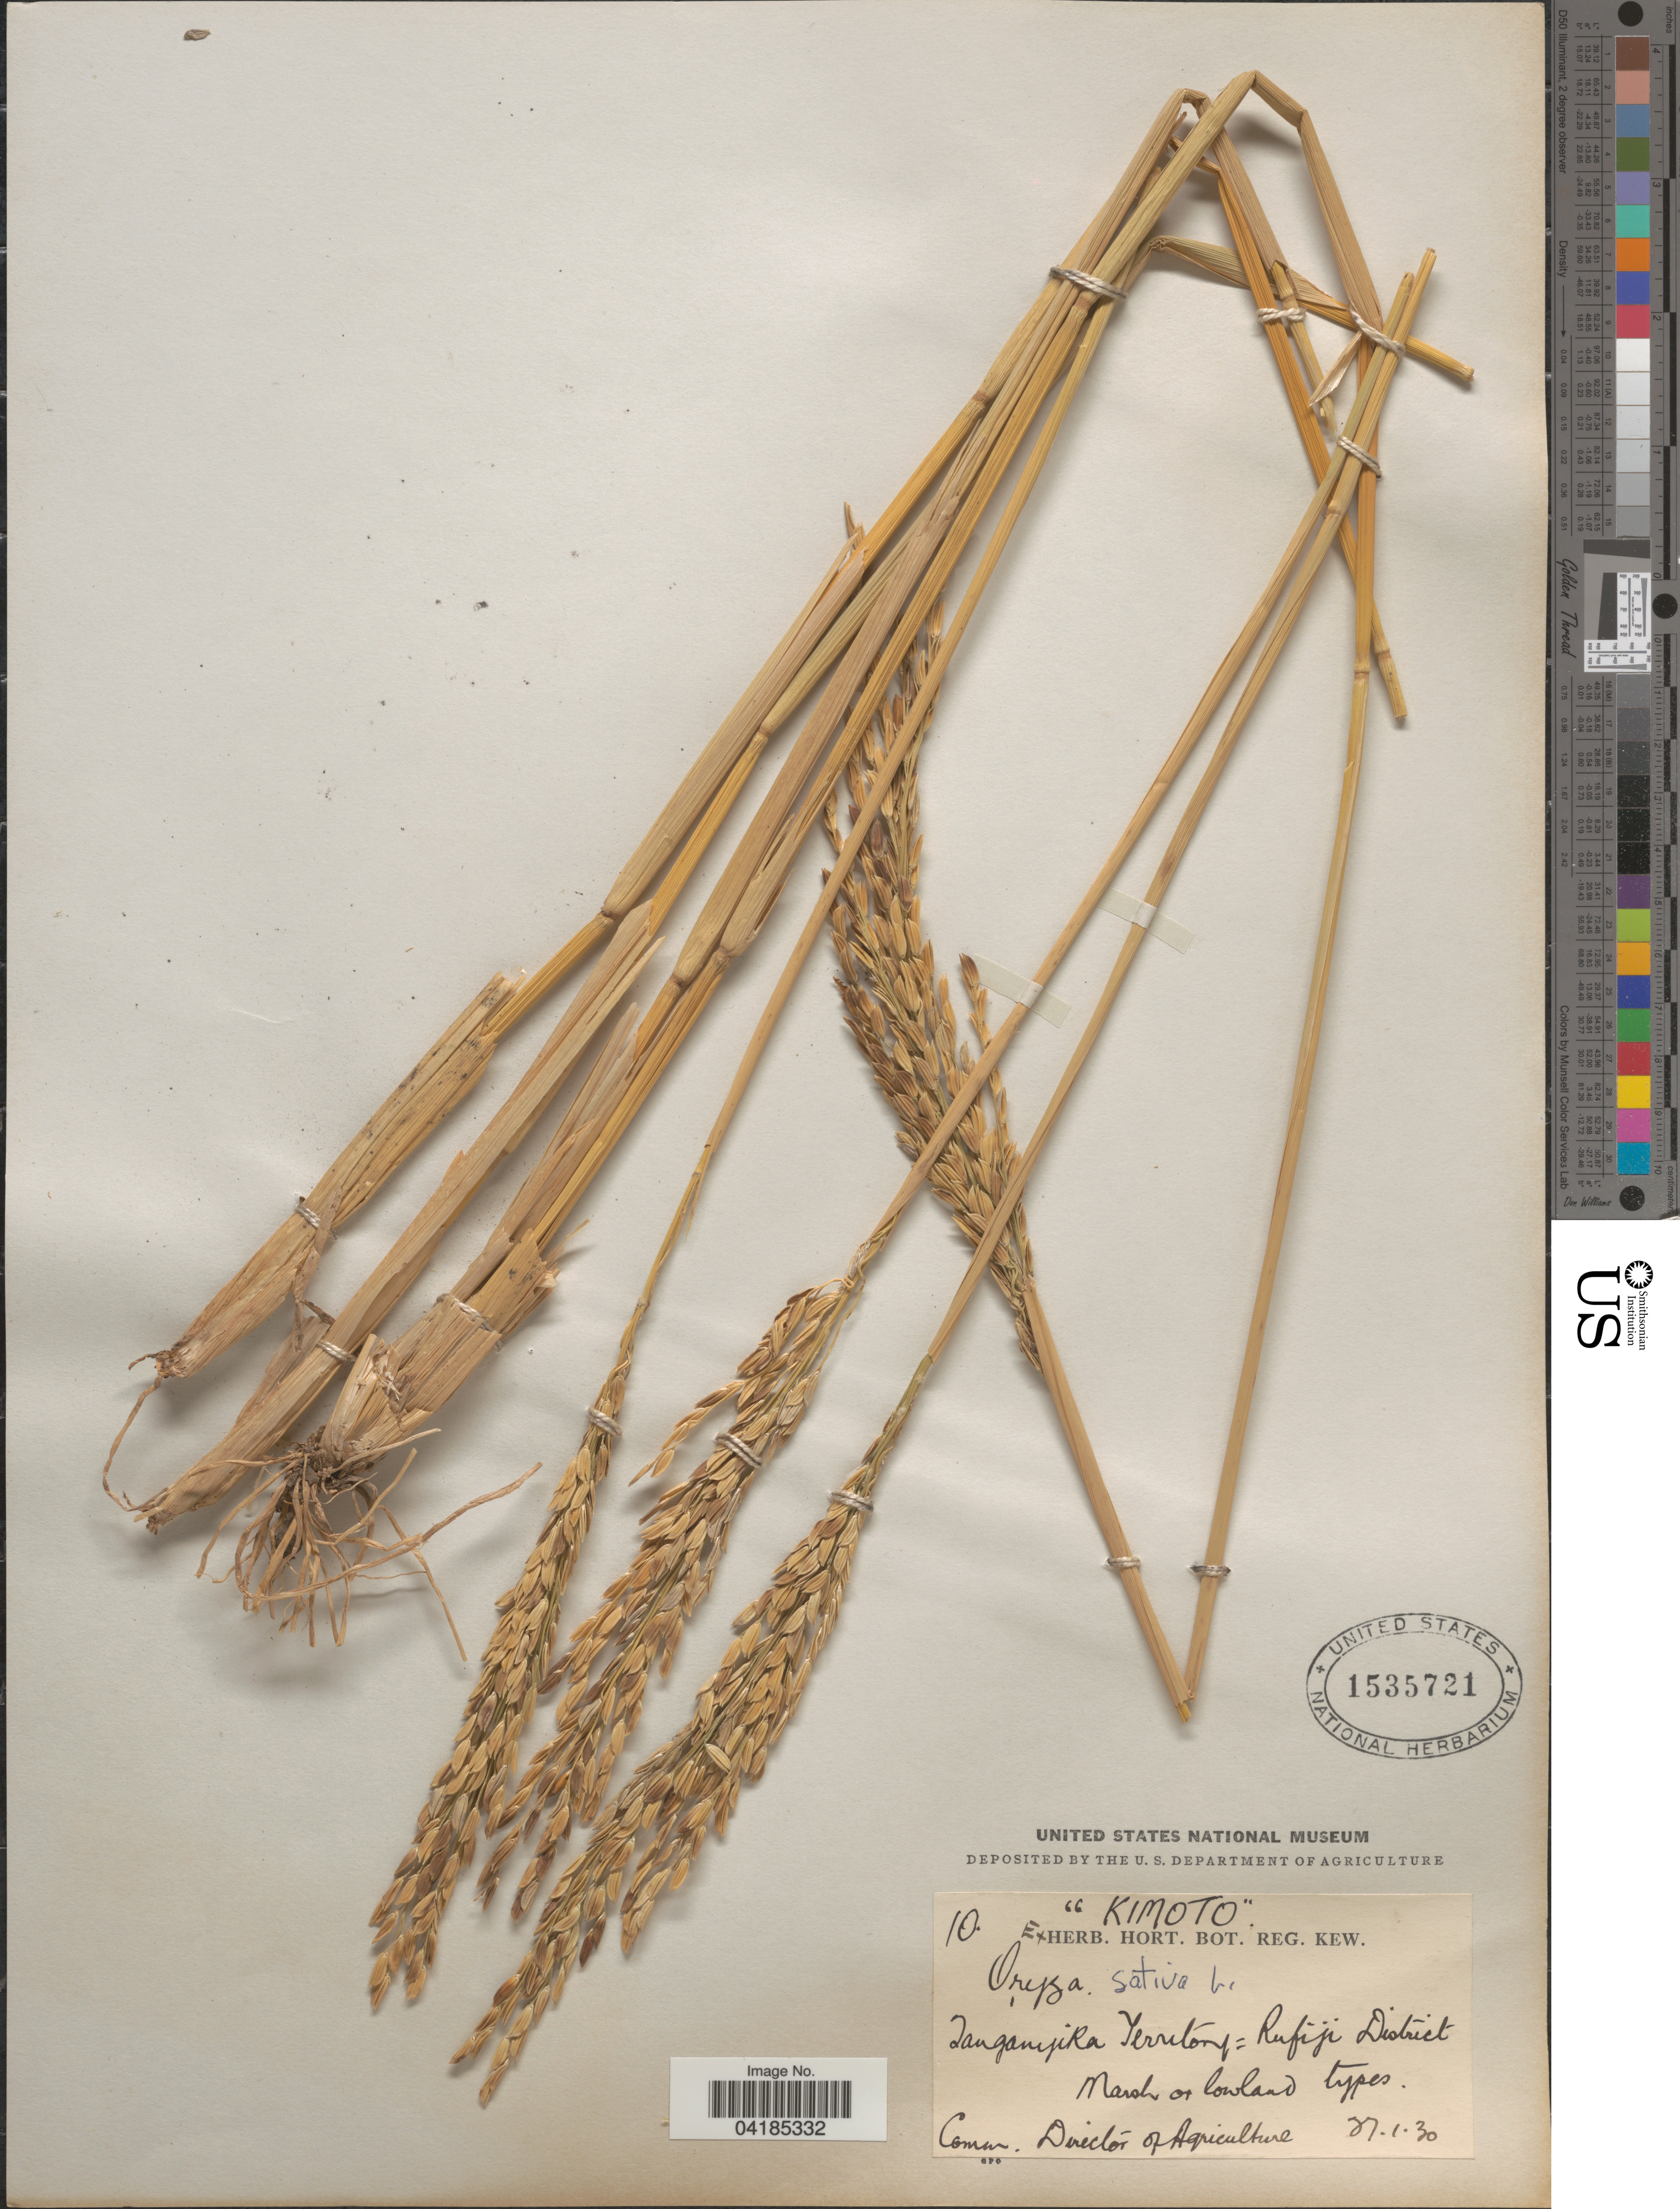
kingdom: Plantae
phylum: Tracheophyta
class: Liliopsida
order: Poales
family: Poaceae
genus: Oryza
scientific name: Oryza sativa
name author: L.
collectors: ex herb. Hort. Reg. Kew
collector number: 10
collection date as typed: Transcribed d/m/y: 27/1/30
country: Tanzania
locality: Tanganyika Territory: Rufiji District.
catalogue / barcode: US 1535721